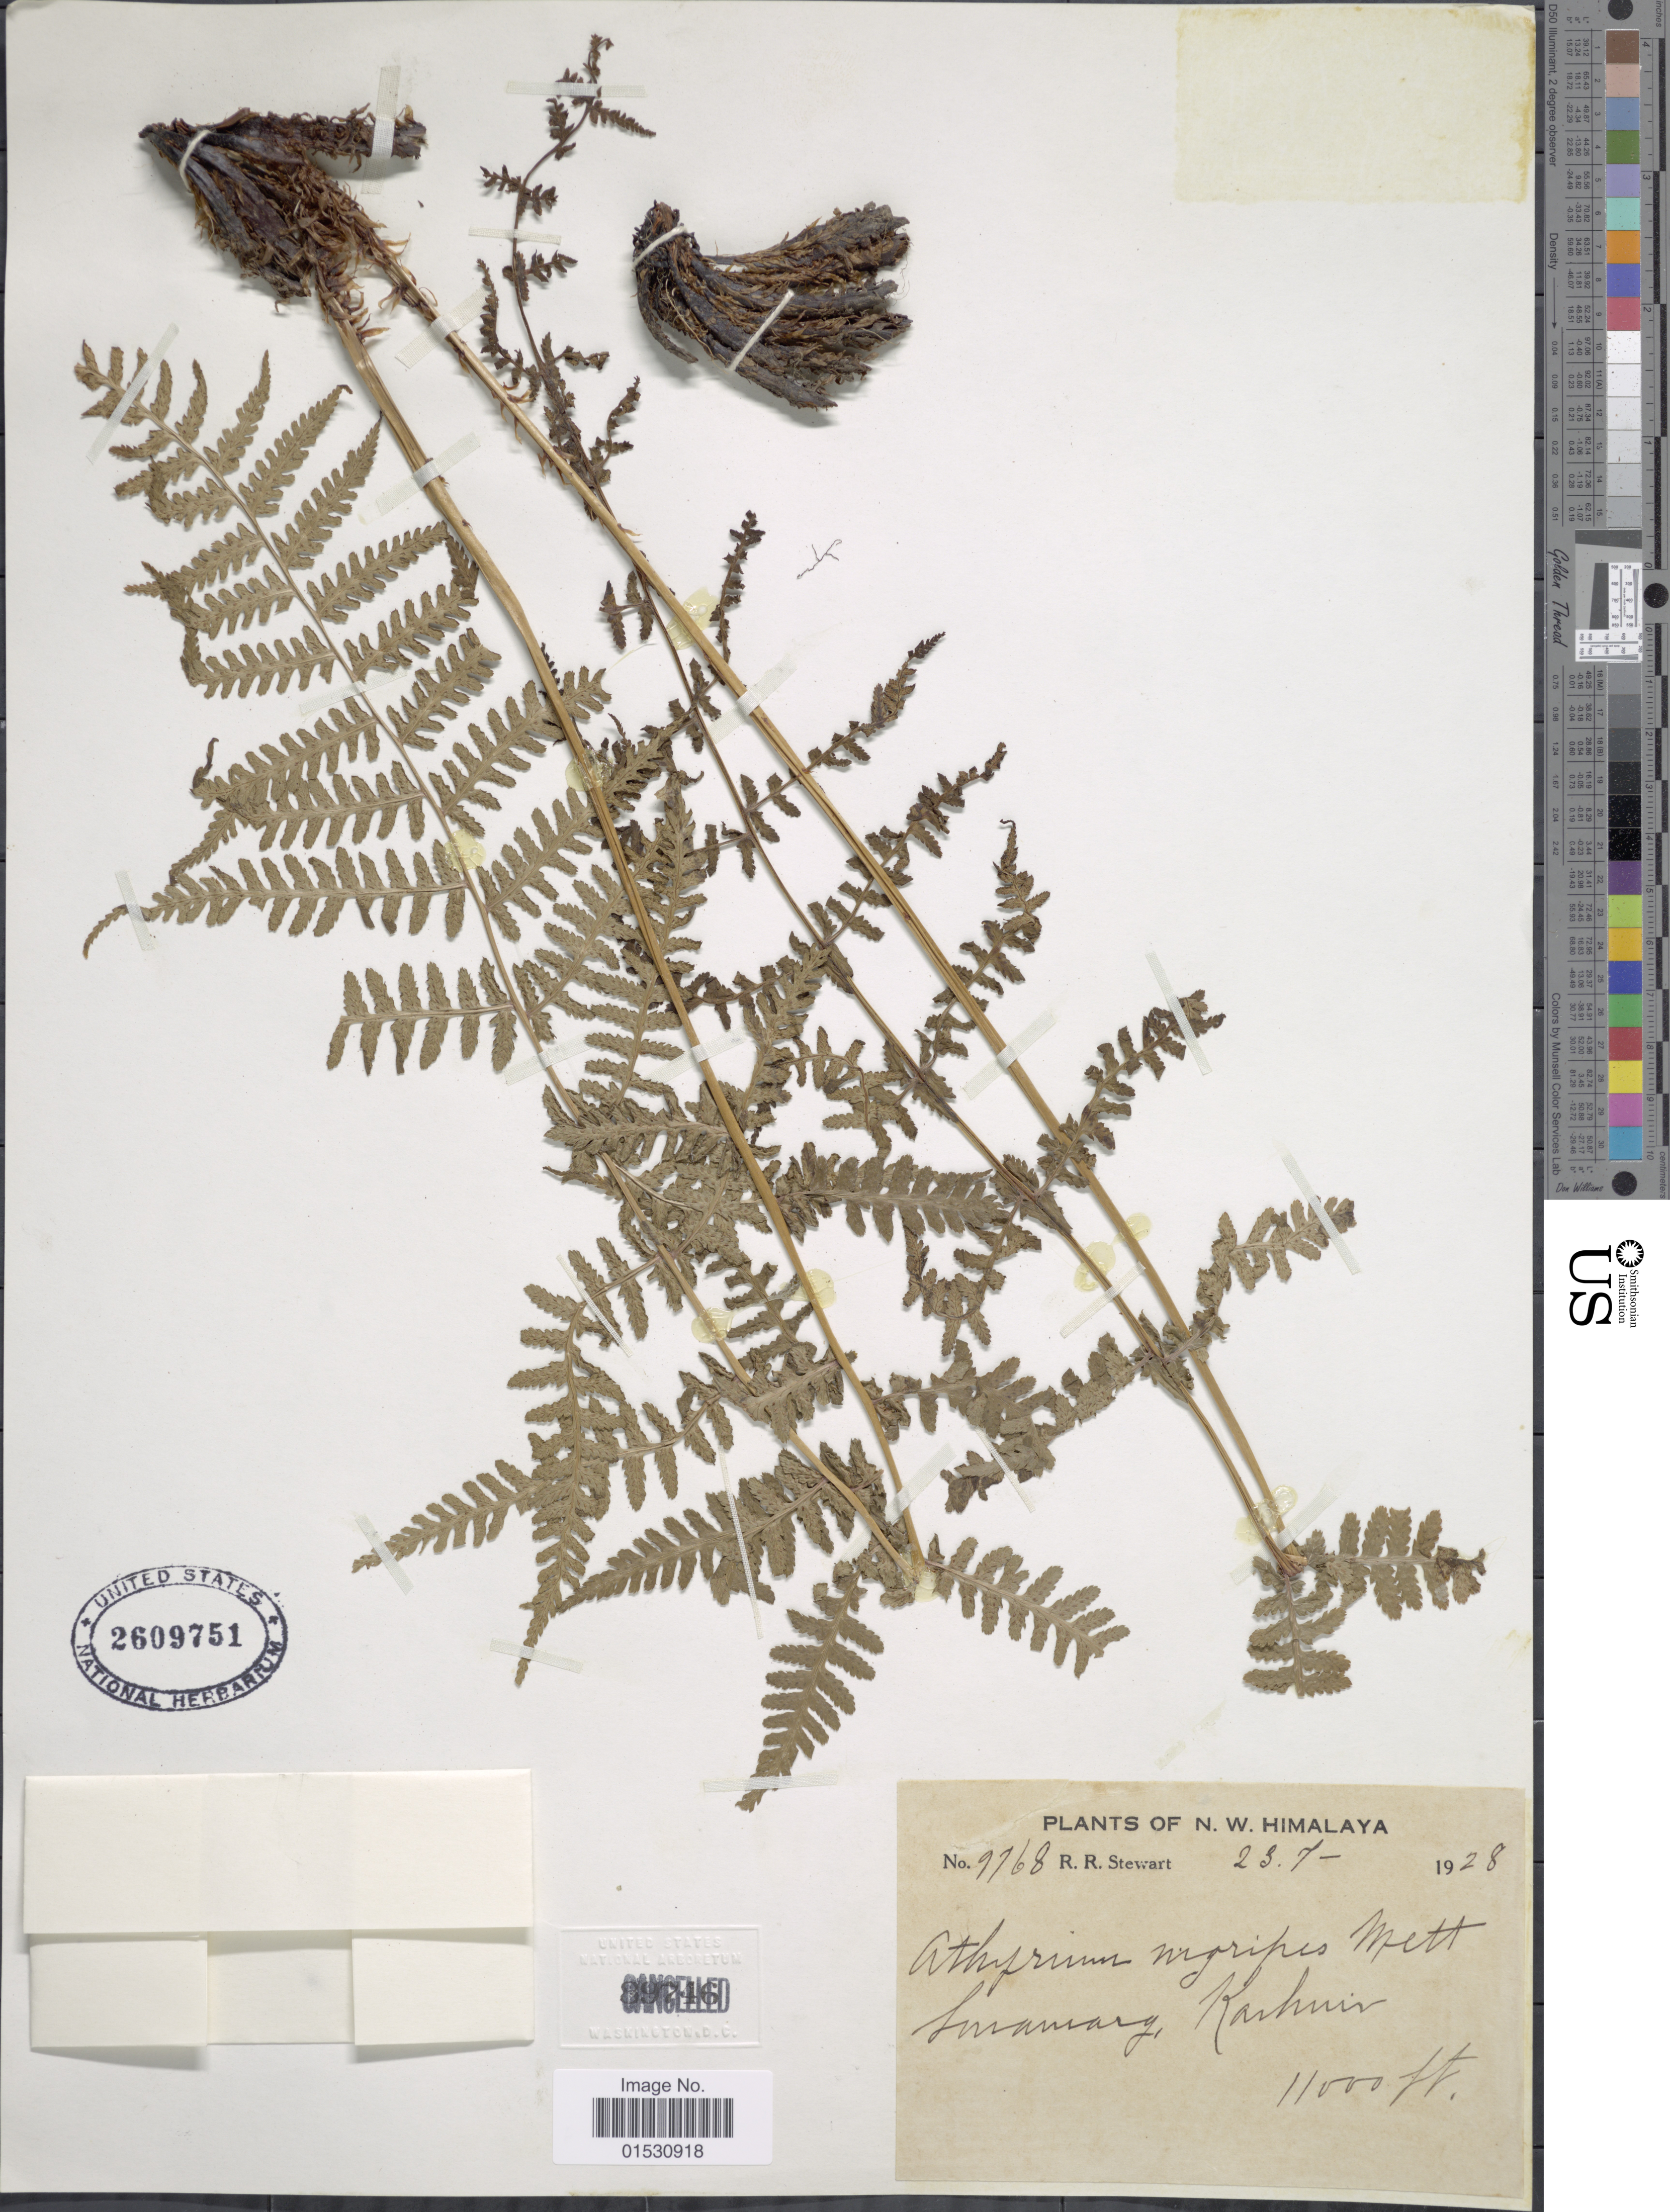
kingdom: Plantae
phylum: Tracheophyta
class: Polypodiopsida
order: Polypodiales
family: Athyriaceae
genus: Athyrium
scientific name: Athyrium nigripes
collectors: R. R. Stewart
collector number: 9768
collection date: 1928-07-23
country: India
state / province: Jammu and Kashmir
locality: N. W. Himalaya. Suramary, Kashmir.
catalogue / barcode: US 2609751